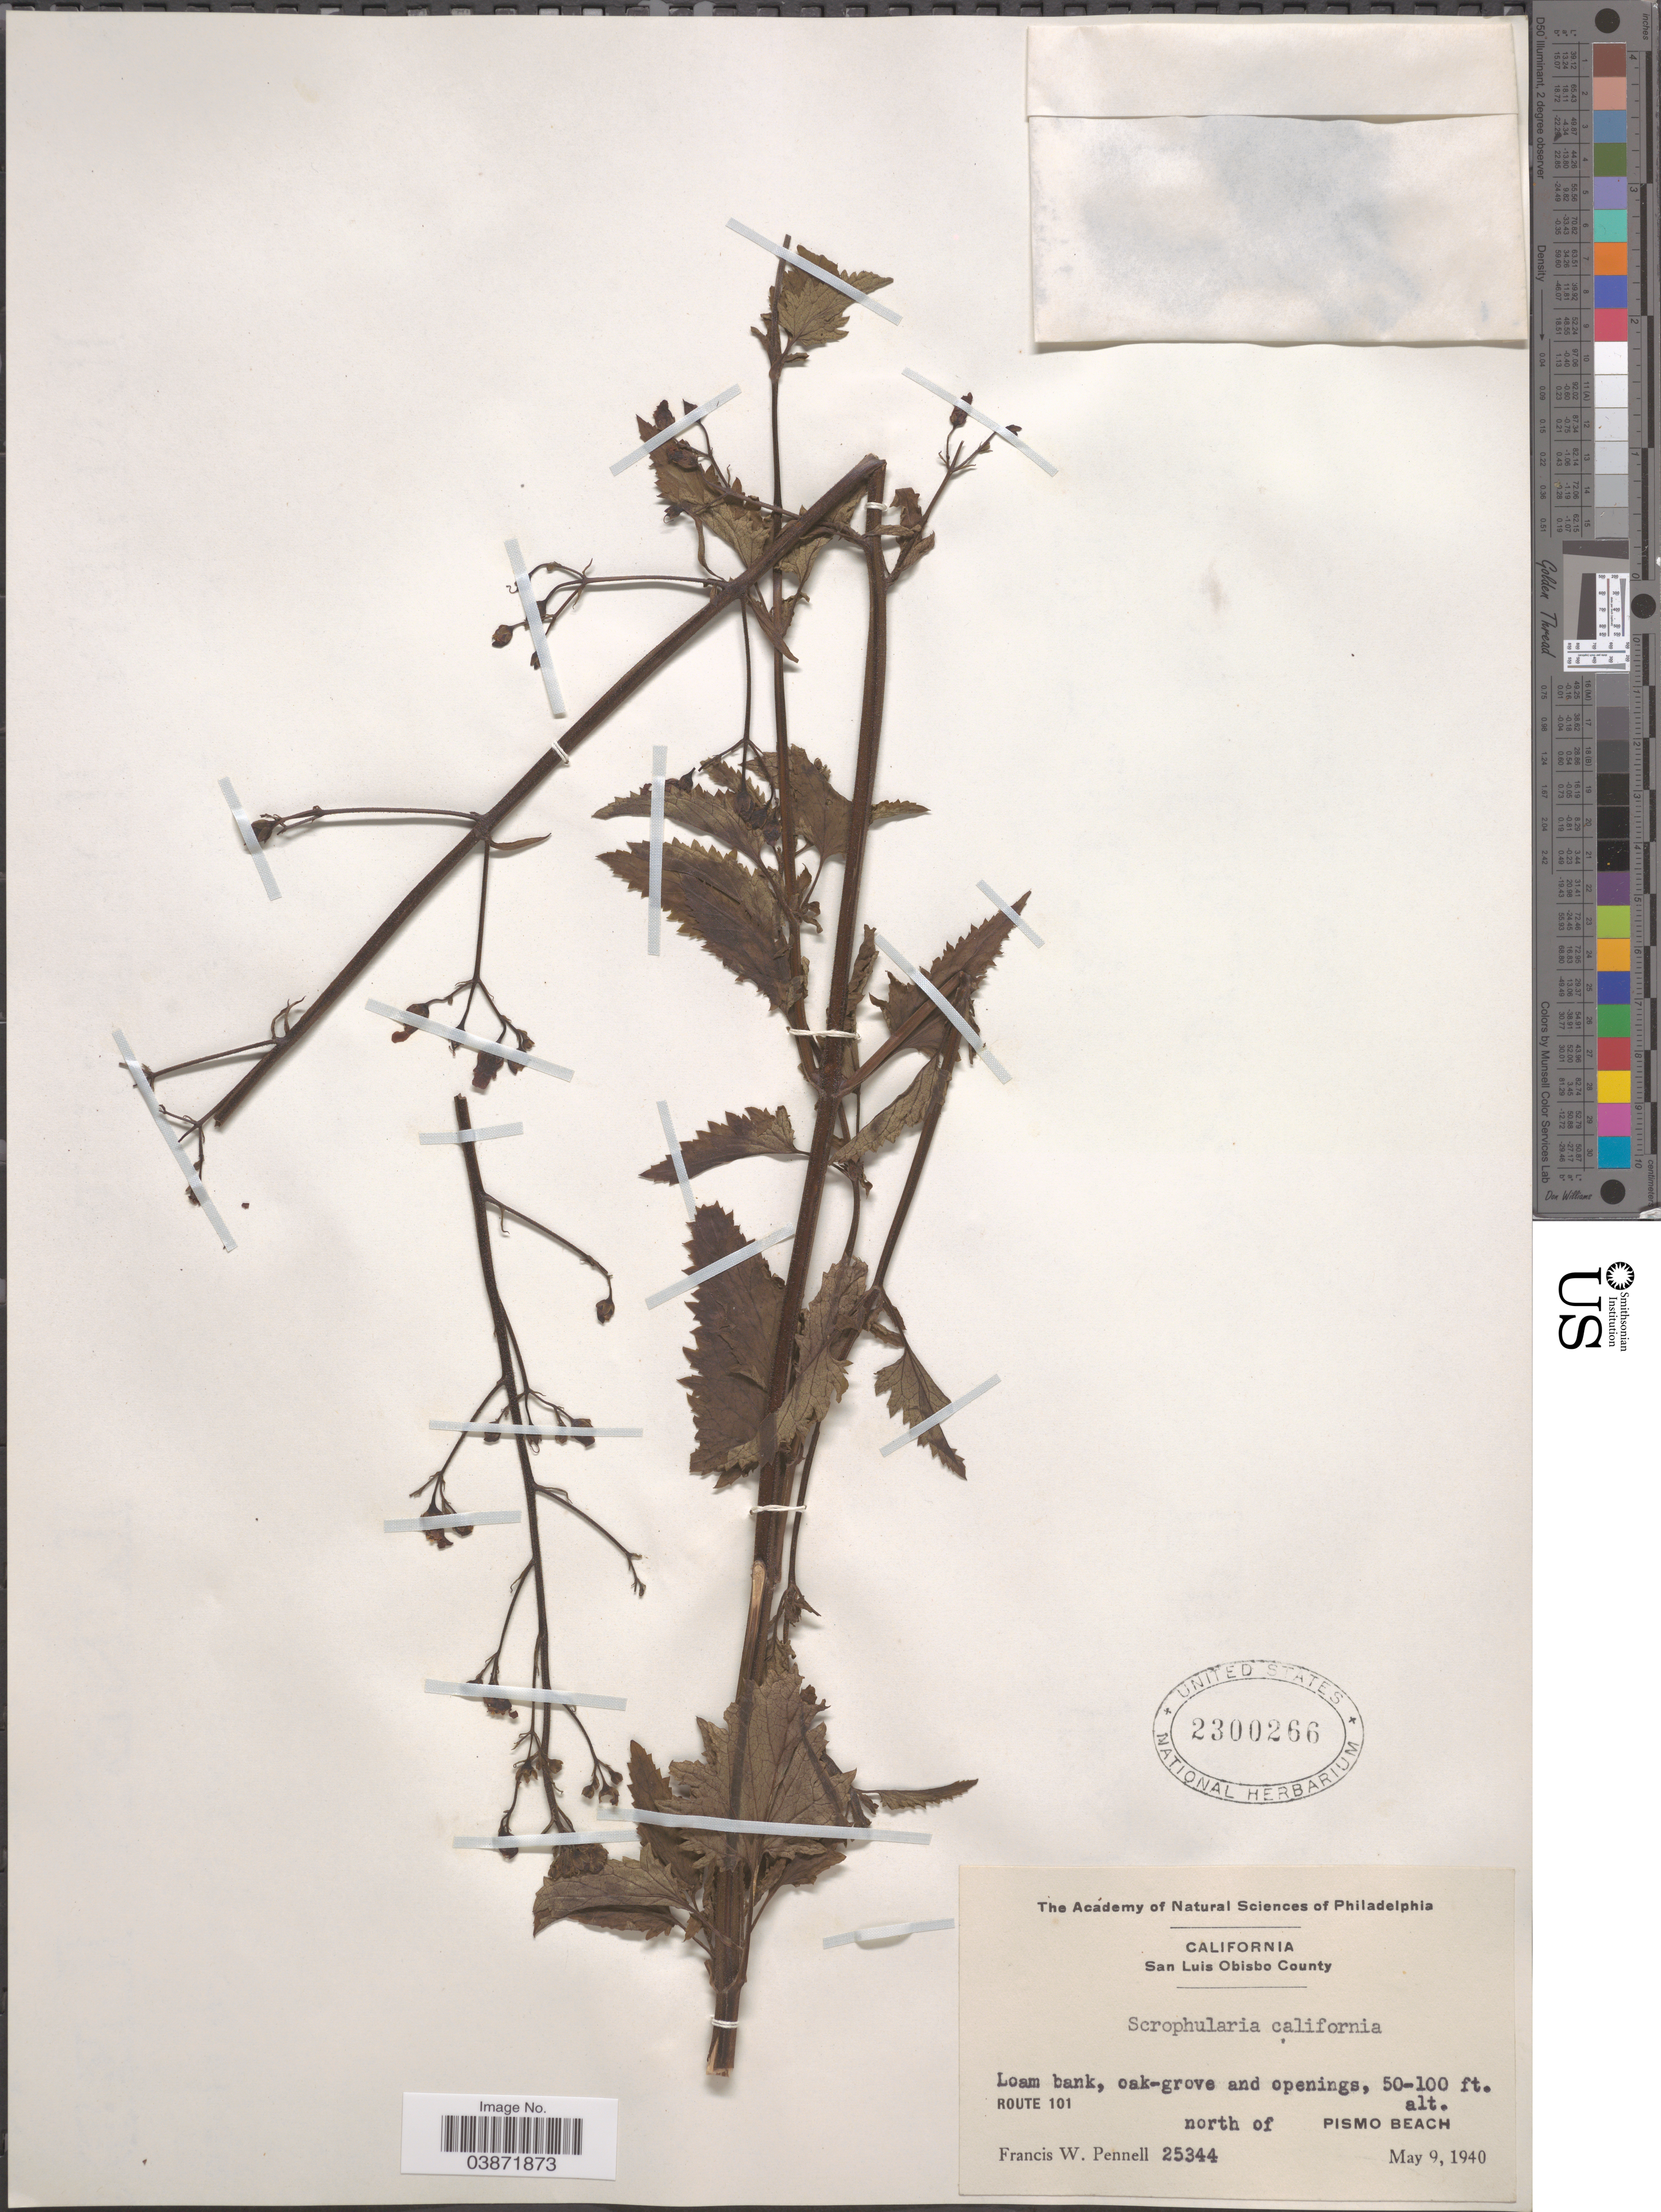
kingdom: Plantae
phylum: Tracheophyta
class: Magnoliopsida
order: Lamiales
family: Scrophulariaceae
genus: Scrophularia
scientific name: Scrophularia californica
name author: Cham. & Schltdl.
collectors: F. W. Pennell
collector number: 25344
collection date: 1940-05-09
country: United States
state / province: California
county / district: San Luis Obispo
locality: San Luis Obisbo County. Route 101 north of Pismo Beach.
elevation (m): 15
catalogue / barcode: US 2300266